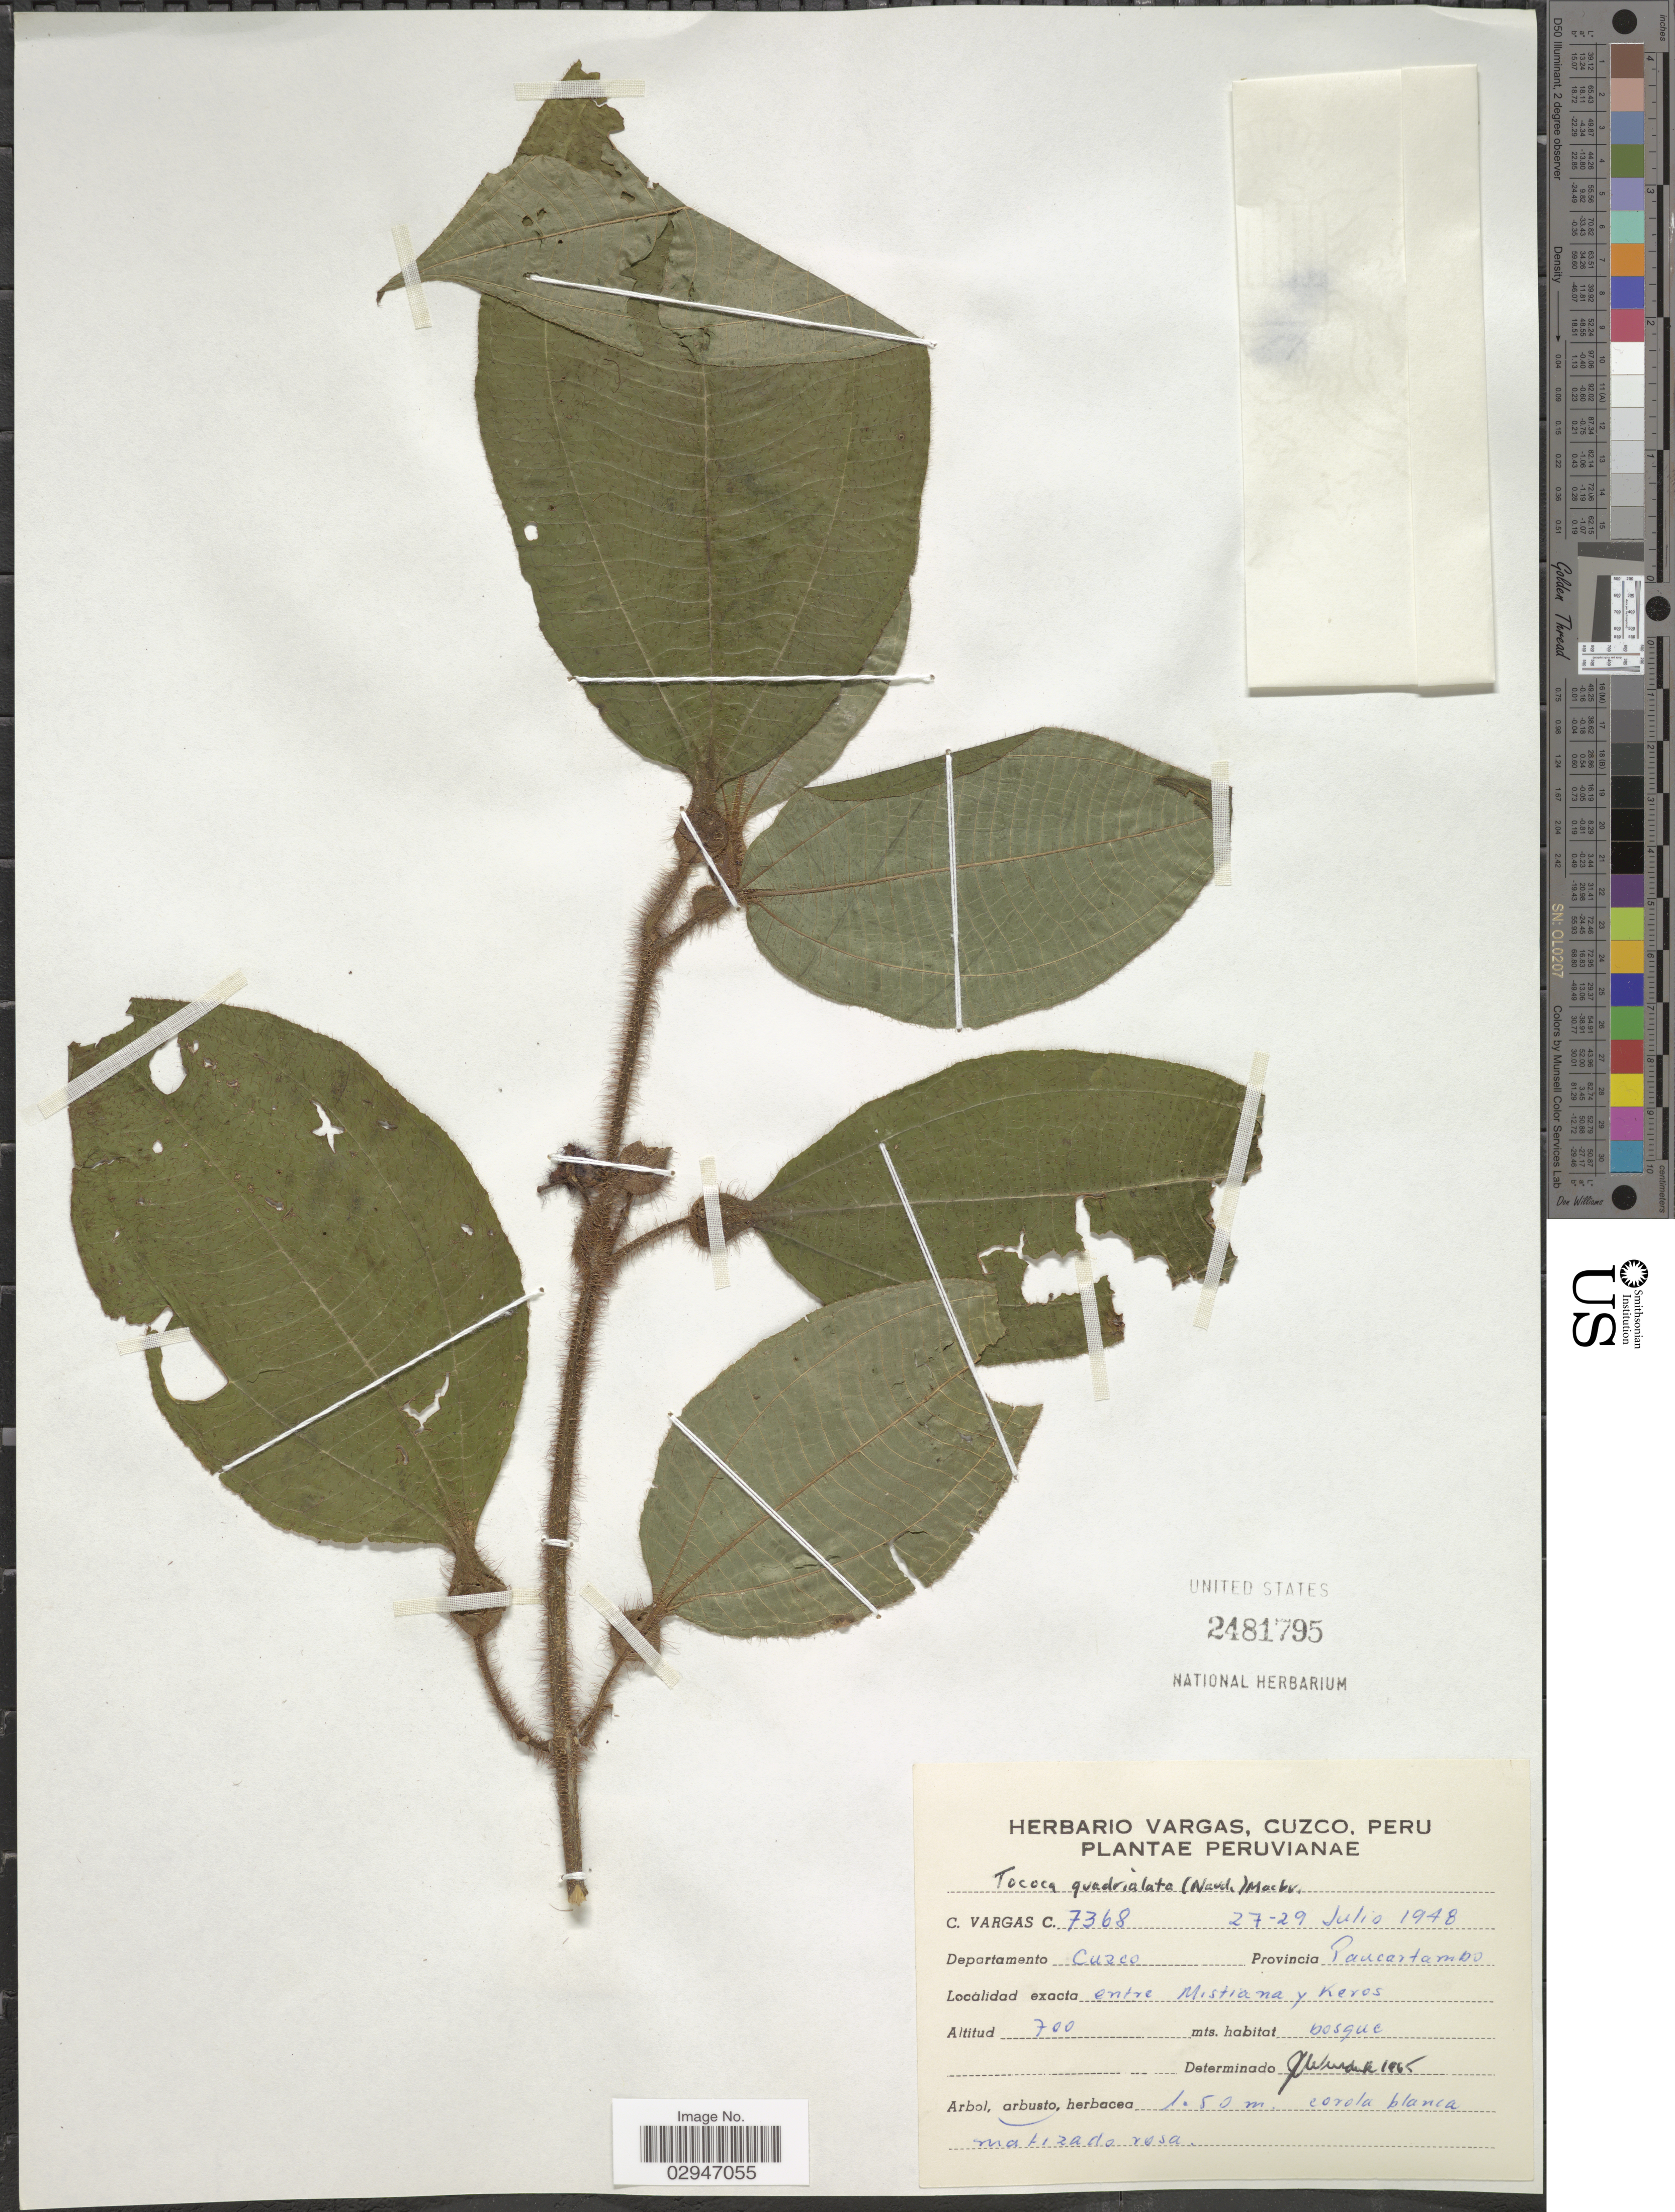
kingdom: Plantae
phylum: Tracheophyta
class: Magnoliopsida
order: Myrtales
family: Melastomataceae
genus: Tococa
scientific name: Tococa quadrialata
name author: (Naudin) J.F. Macbr.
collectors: C. Vargas Calderón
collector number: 7368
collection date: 1948-07-27/1948-07-29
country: Peru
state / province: Cusco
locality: Departamento Cuzco. Provincia Paucartambo, entre Mistiana y Keros.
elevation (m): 700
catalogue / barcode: US 2481795